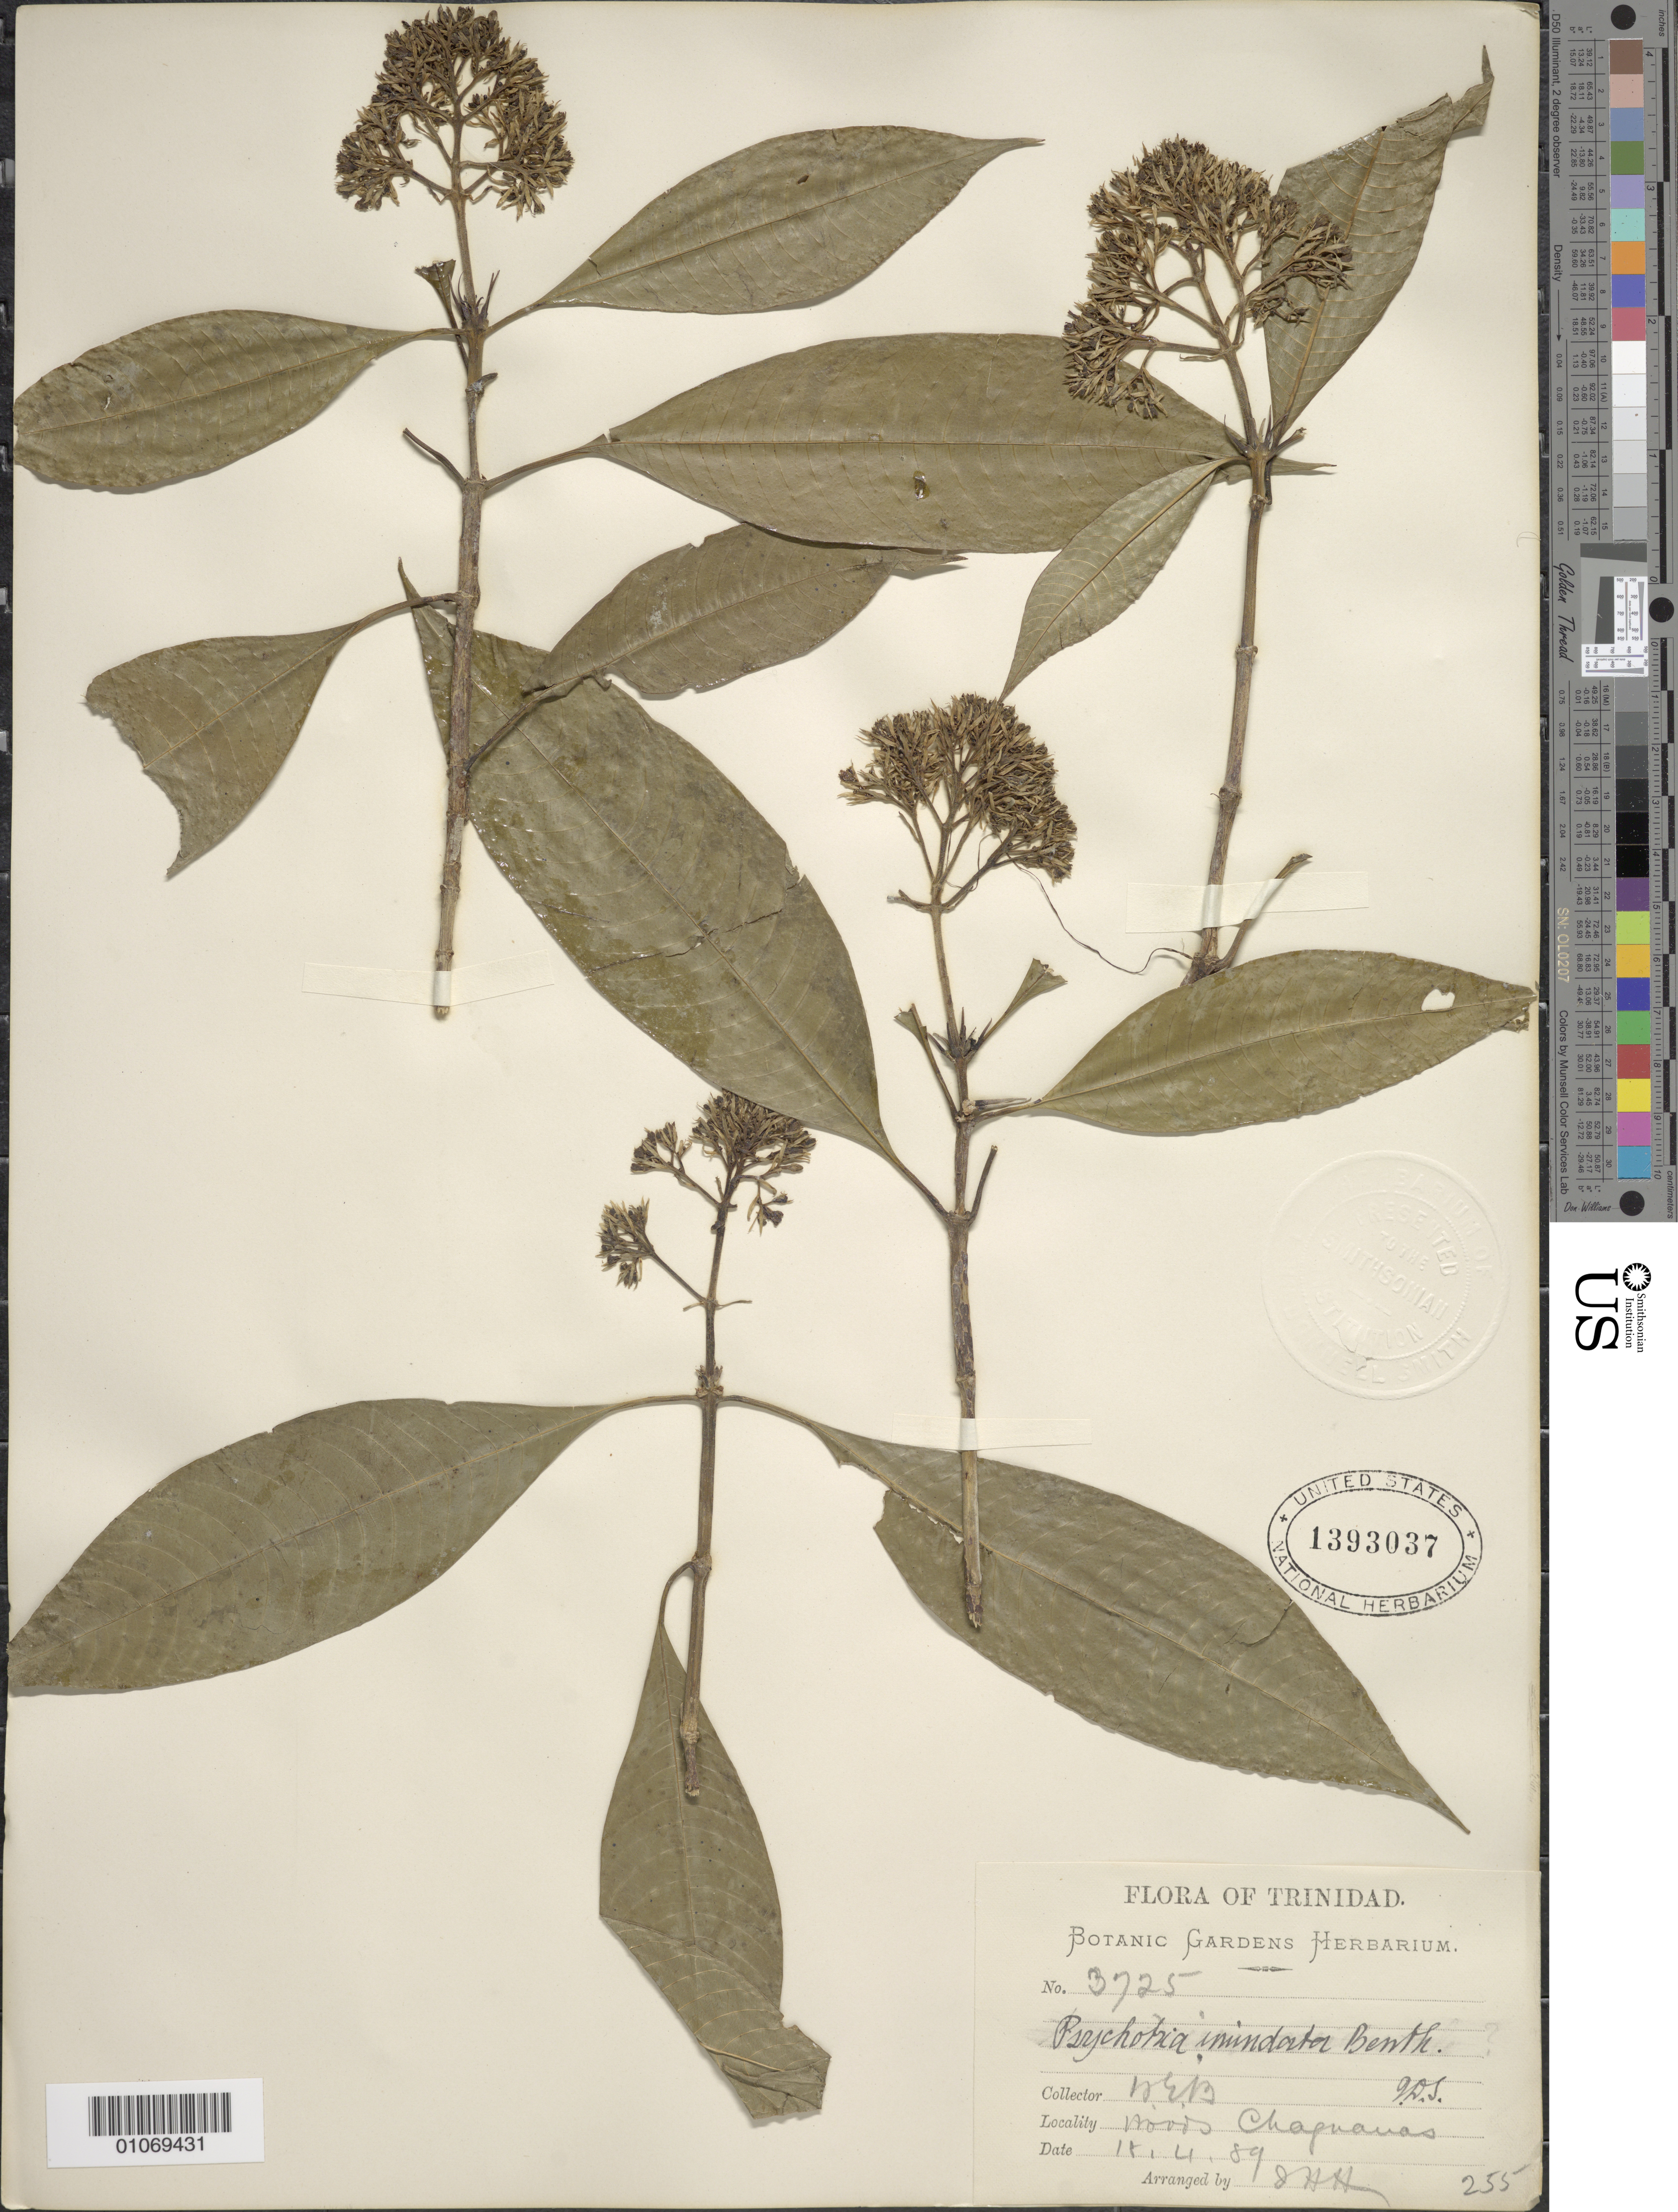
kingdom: Plantae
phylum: Tracheophyta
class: Magnoliopsida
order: Gentianales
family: Rubiaceae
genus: Psychotria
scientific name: Psychotria capitata subsp. amplifolia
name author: (Raeusch.) Steyerm.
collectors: Botanic Gardens Herbarium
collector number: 3725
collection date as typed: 21 Dec 1889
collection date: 1889-12-21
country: Trinidad and Tobago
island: Trinidad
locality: Woods, Chaguanas.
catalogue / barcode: US 1393037